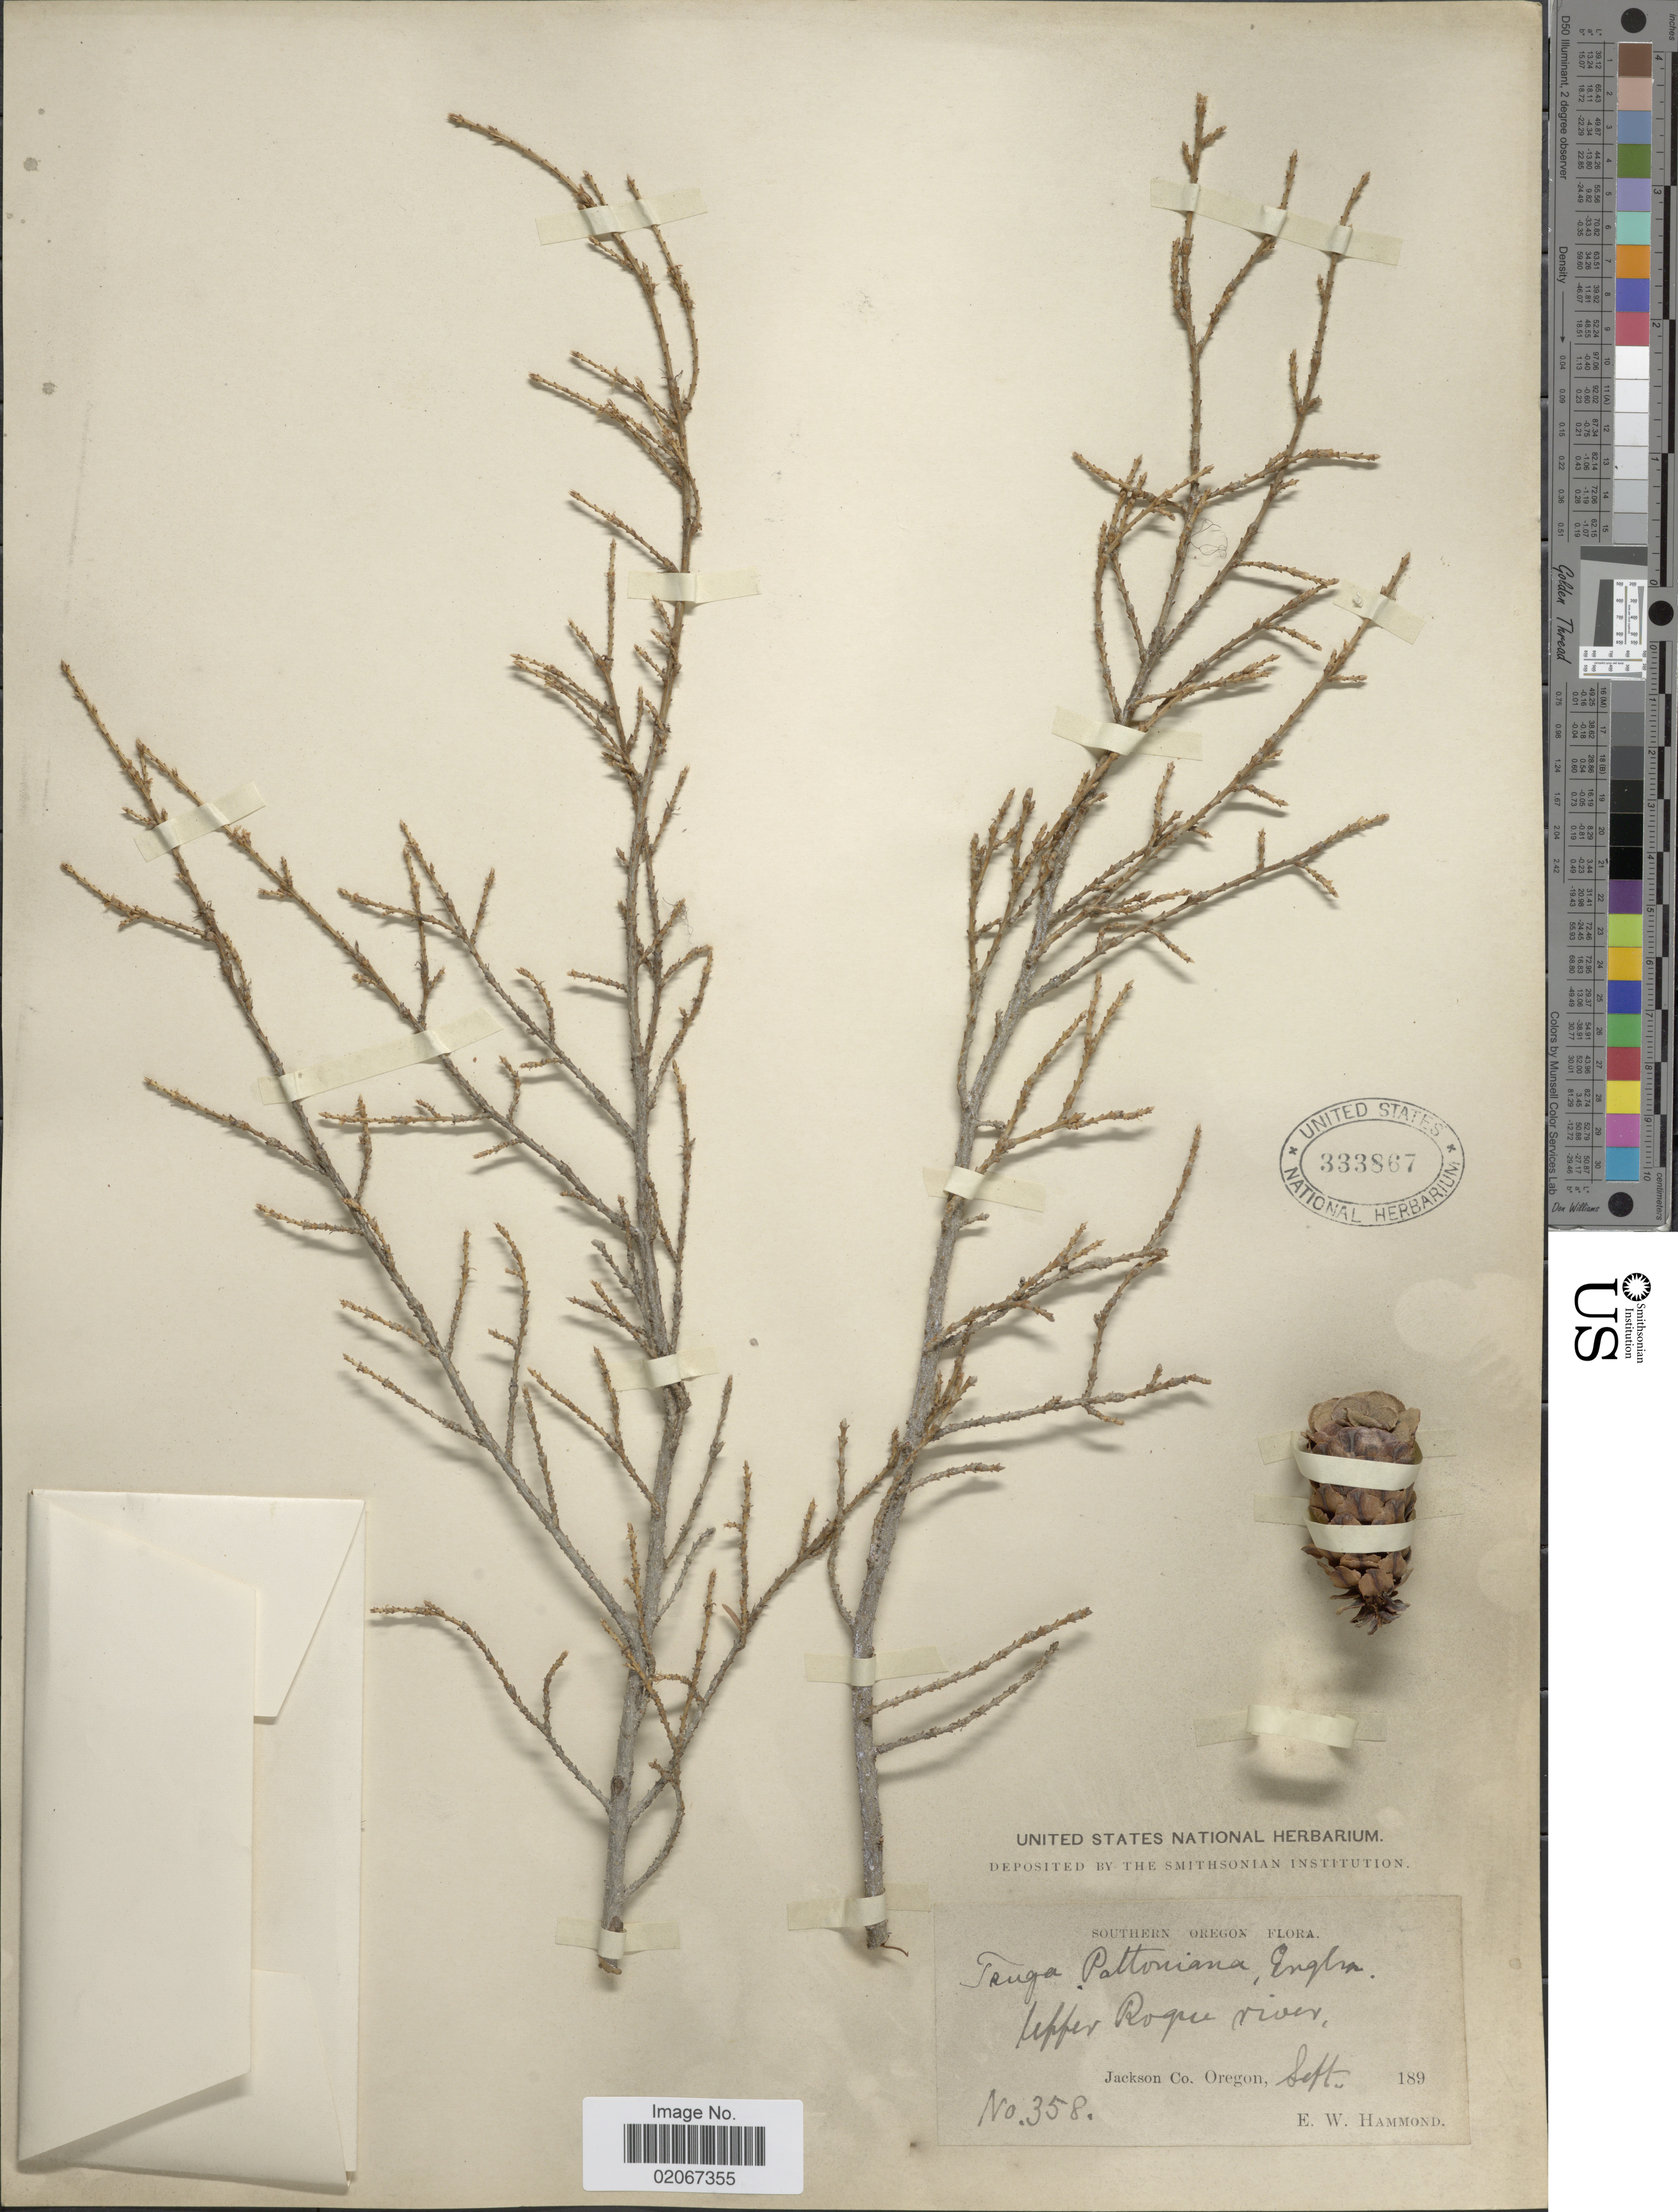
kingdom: Plantae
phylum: Tracheophyta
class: Pinopsida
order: Pinales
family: Pinaceae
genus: Tsuga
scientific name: Tsuga mertensiana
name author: (Bong.) Carrière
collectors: E. Hammond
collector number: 358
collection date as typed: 189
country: United States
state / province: Oregon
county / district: Jackson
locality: Southern Oregon. Upper Roque river, Jackson Co.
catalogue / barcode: US 333867